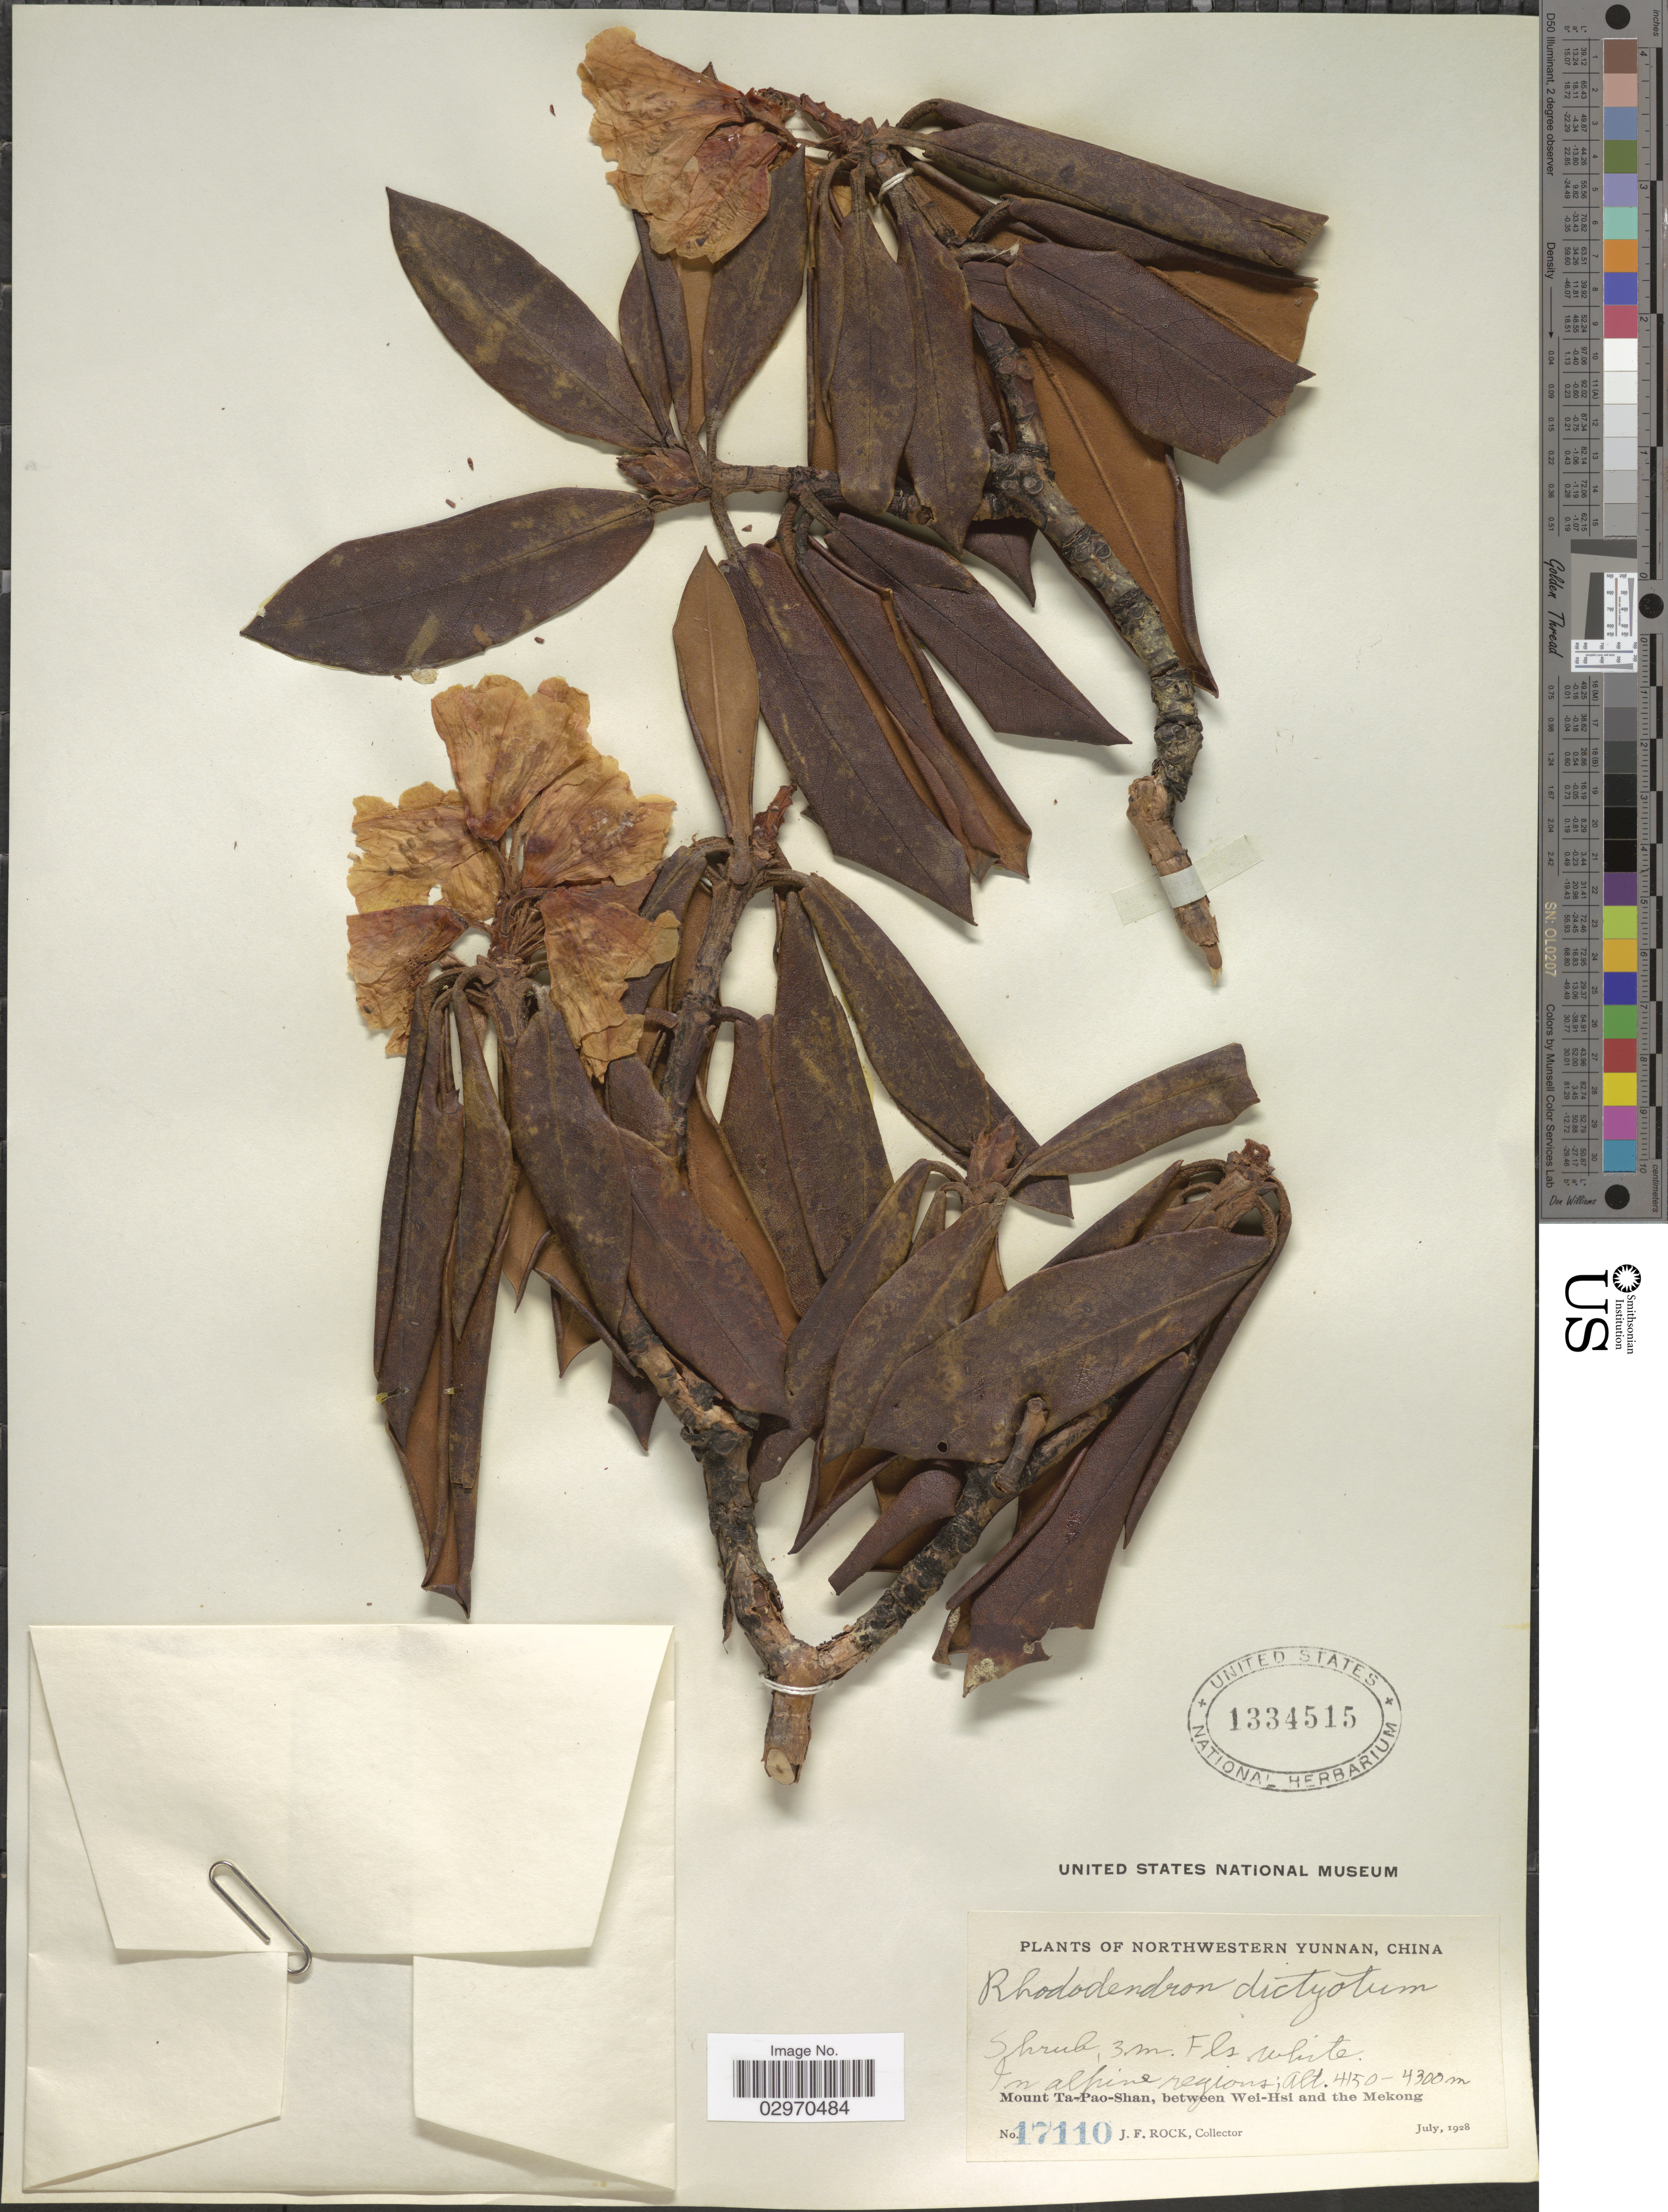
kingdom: Plantae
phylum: Tracheophyta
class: Magnoliopsida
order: Ericales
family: Ericaceae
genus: Rhododendron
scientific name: Rhododendron dictyotum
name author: Balf. f. ex Tagg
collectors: J. Rock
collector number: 17110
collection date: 1928-07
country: China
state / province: Yunnan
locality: Northwestern Yunnan. In alpine regions. Mount Ta-Pao-Shan, between Wei-Hsi and the Mekong.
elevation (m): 4150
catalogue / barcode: US 1334515